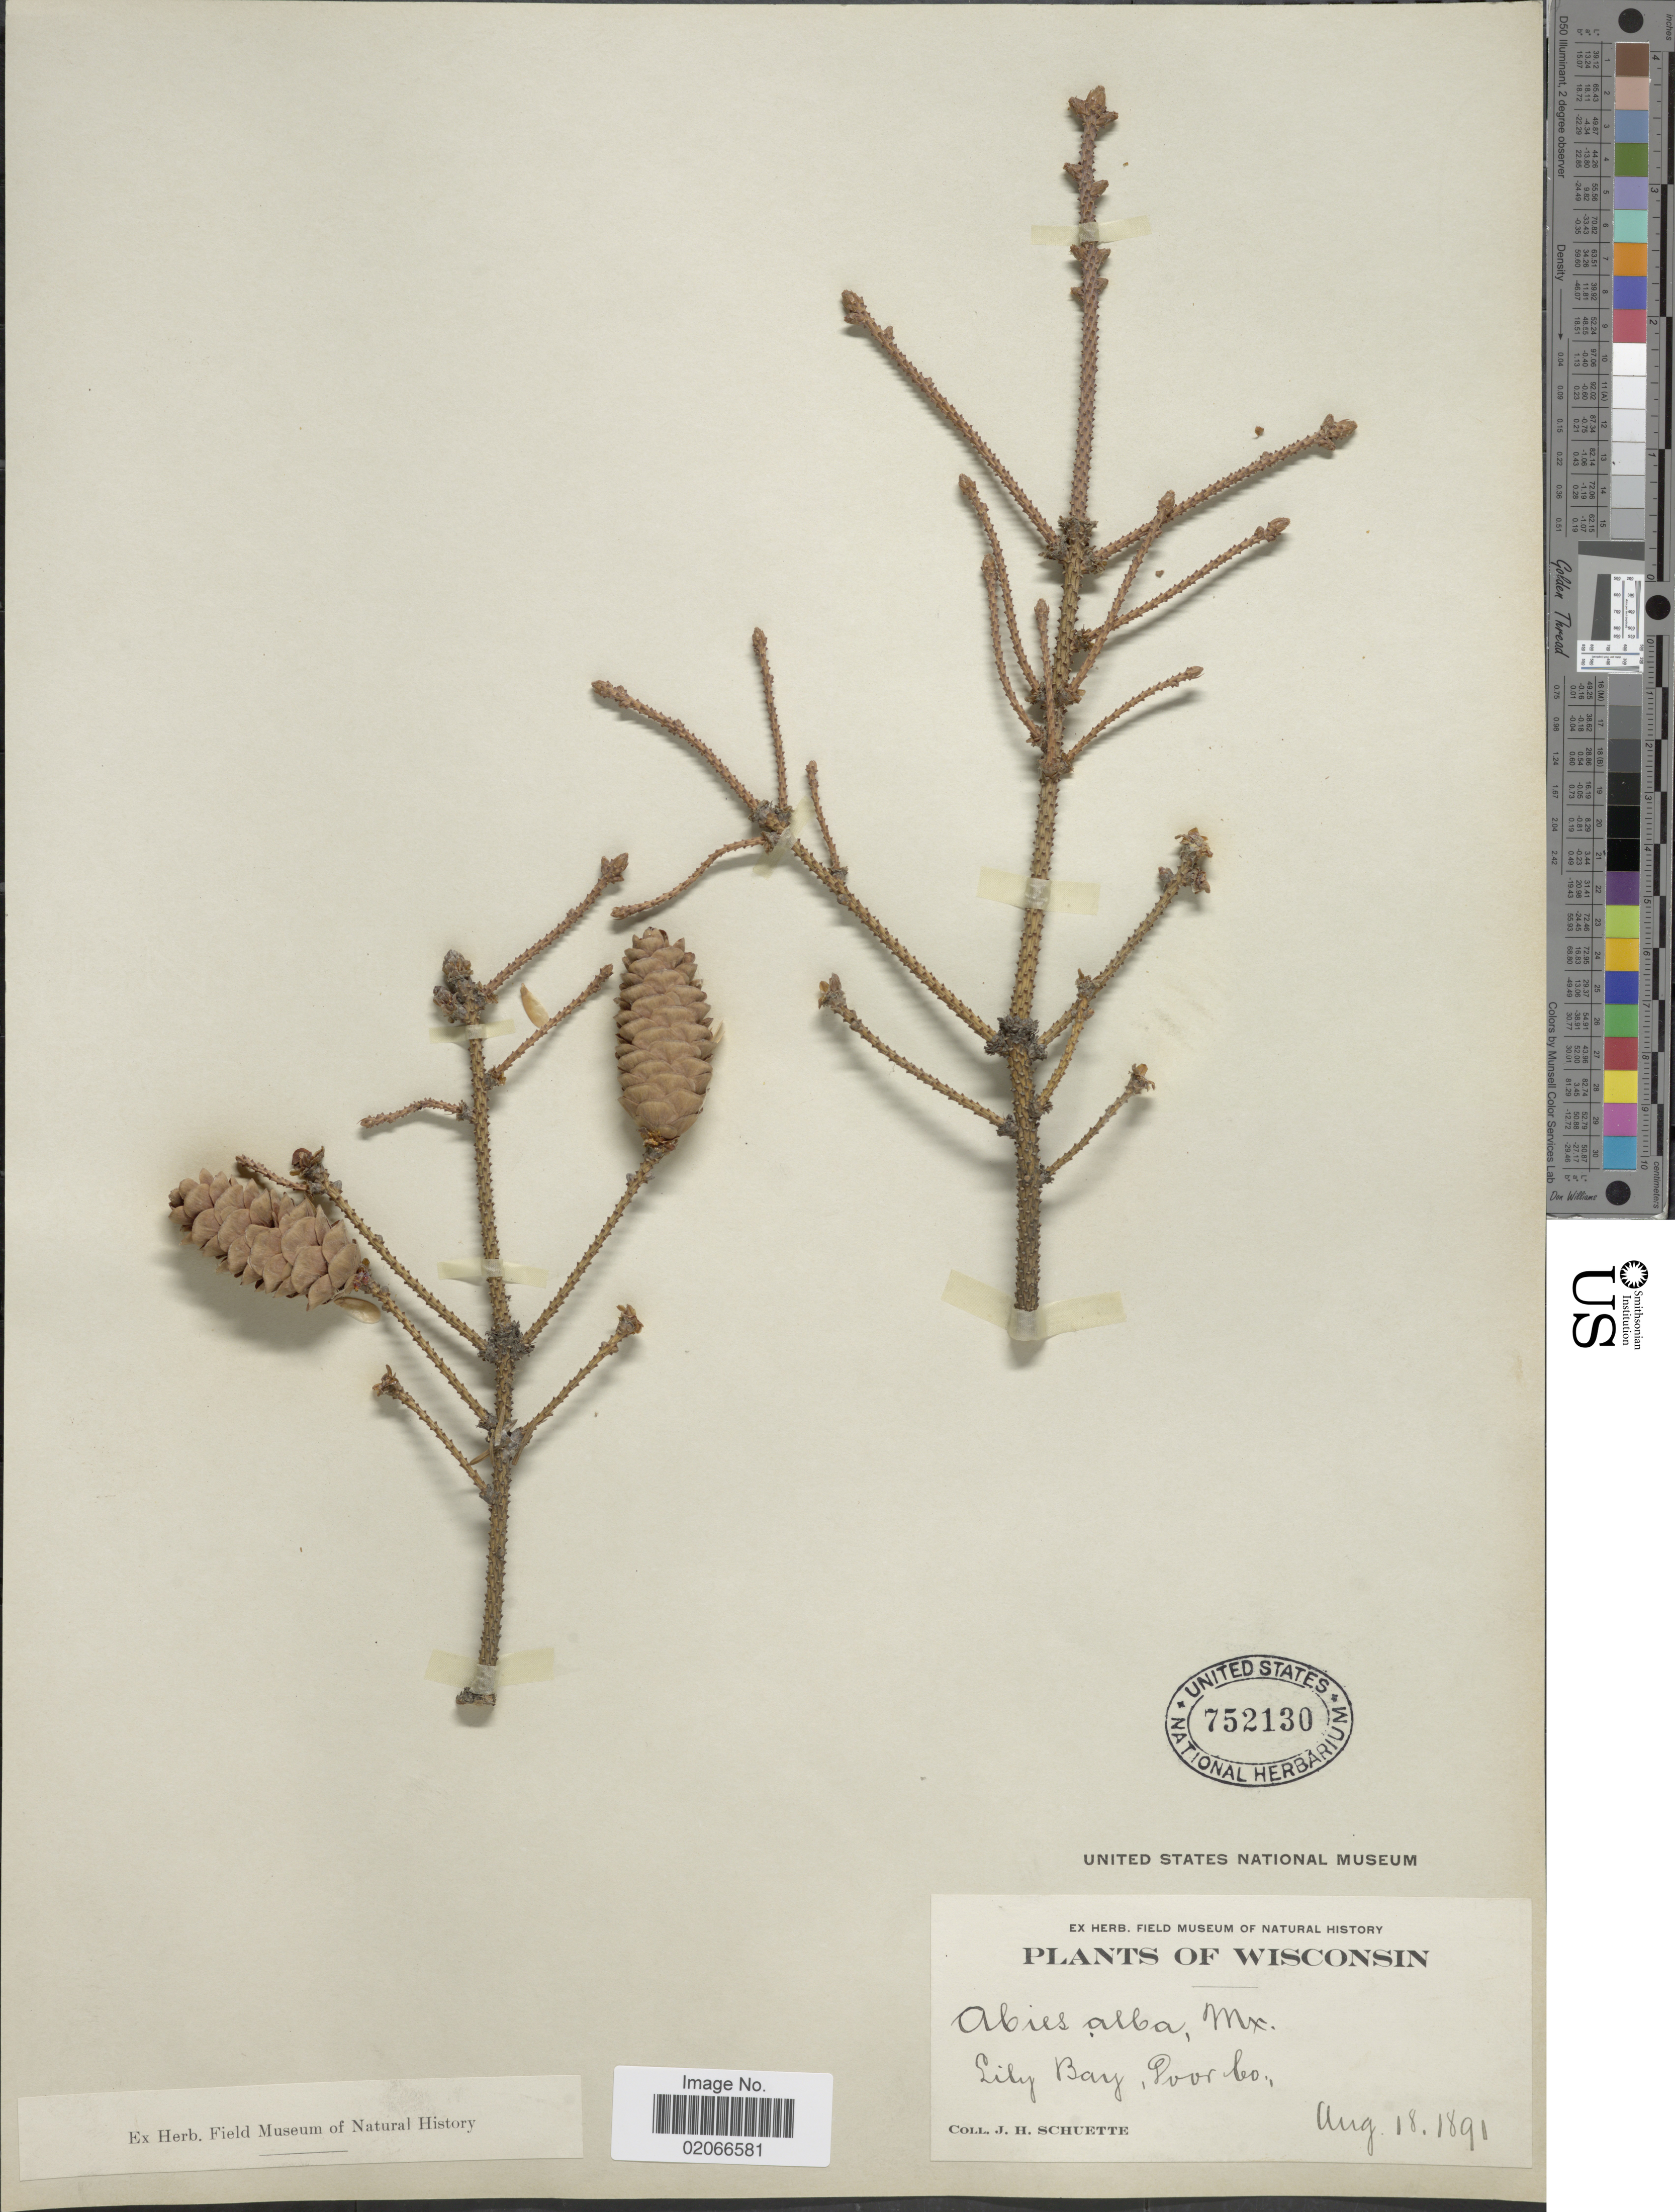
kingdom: Plantae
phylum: Tracheophyta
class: Pinopsida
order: Pinales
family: Pinaceae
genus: Picea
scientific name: Picea glauca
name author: (Moench) Voss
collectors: J. H. Schuette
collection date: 1890-08-18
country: United States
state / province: Wisconsin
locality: Lily Bay, Poor Co.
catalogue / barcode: US 752130